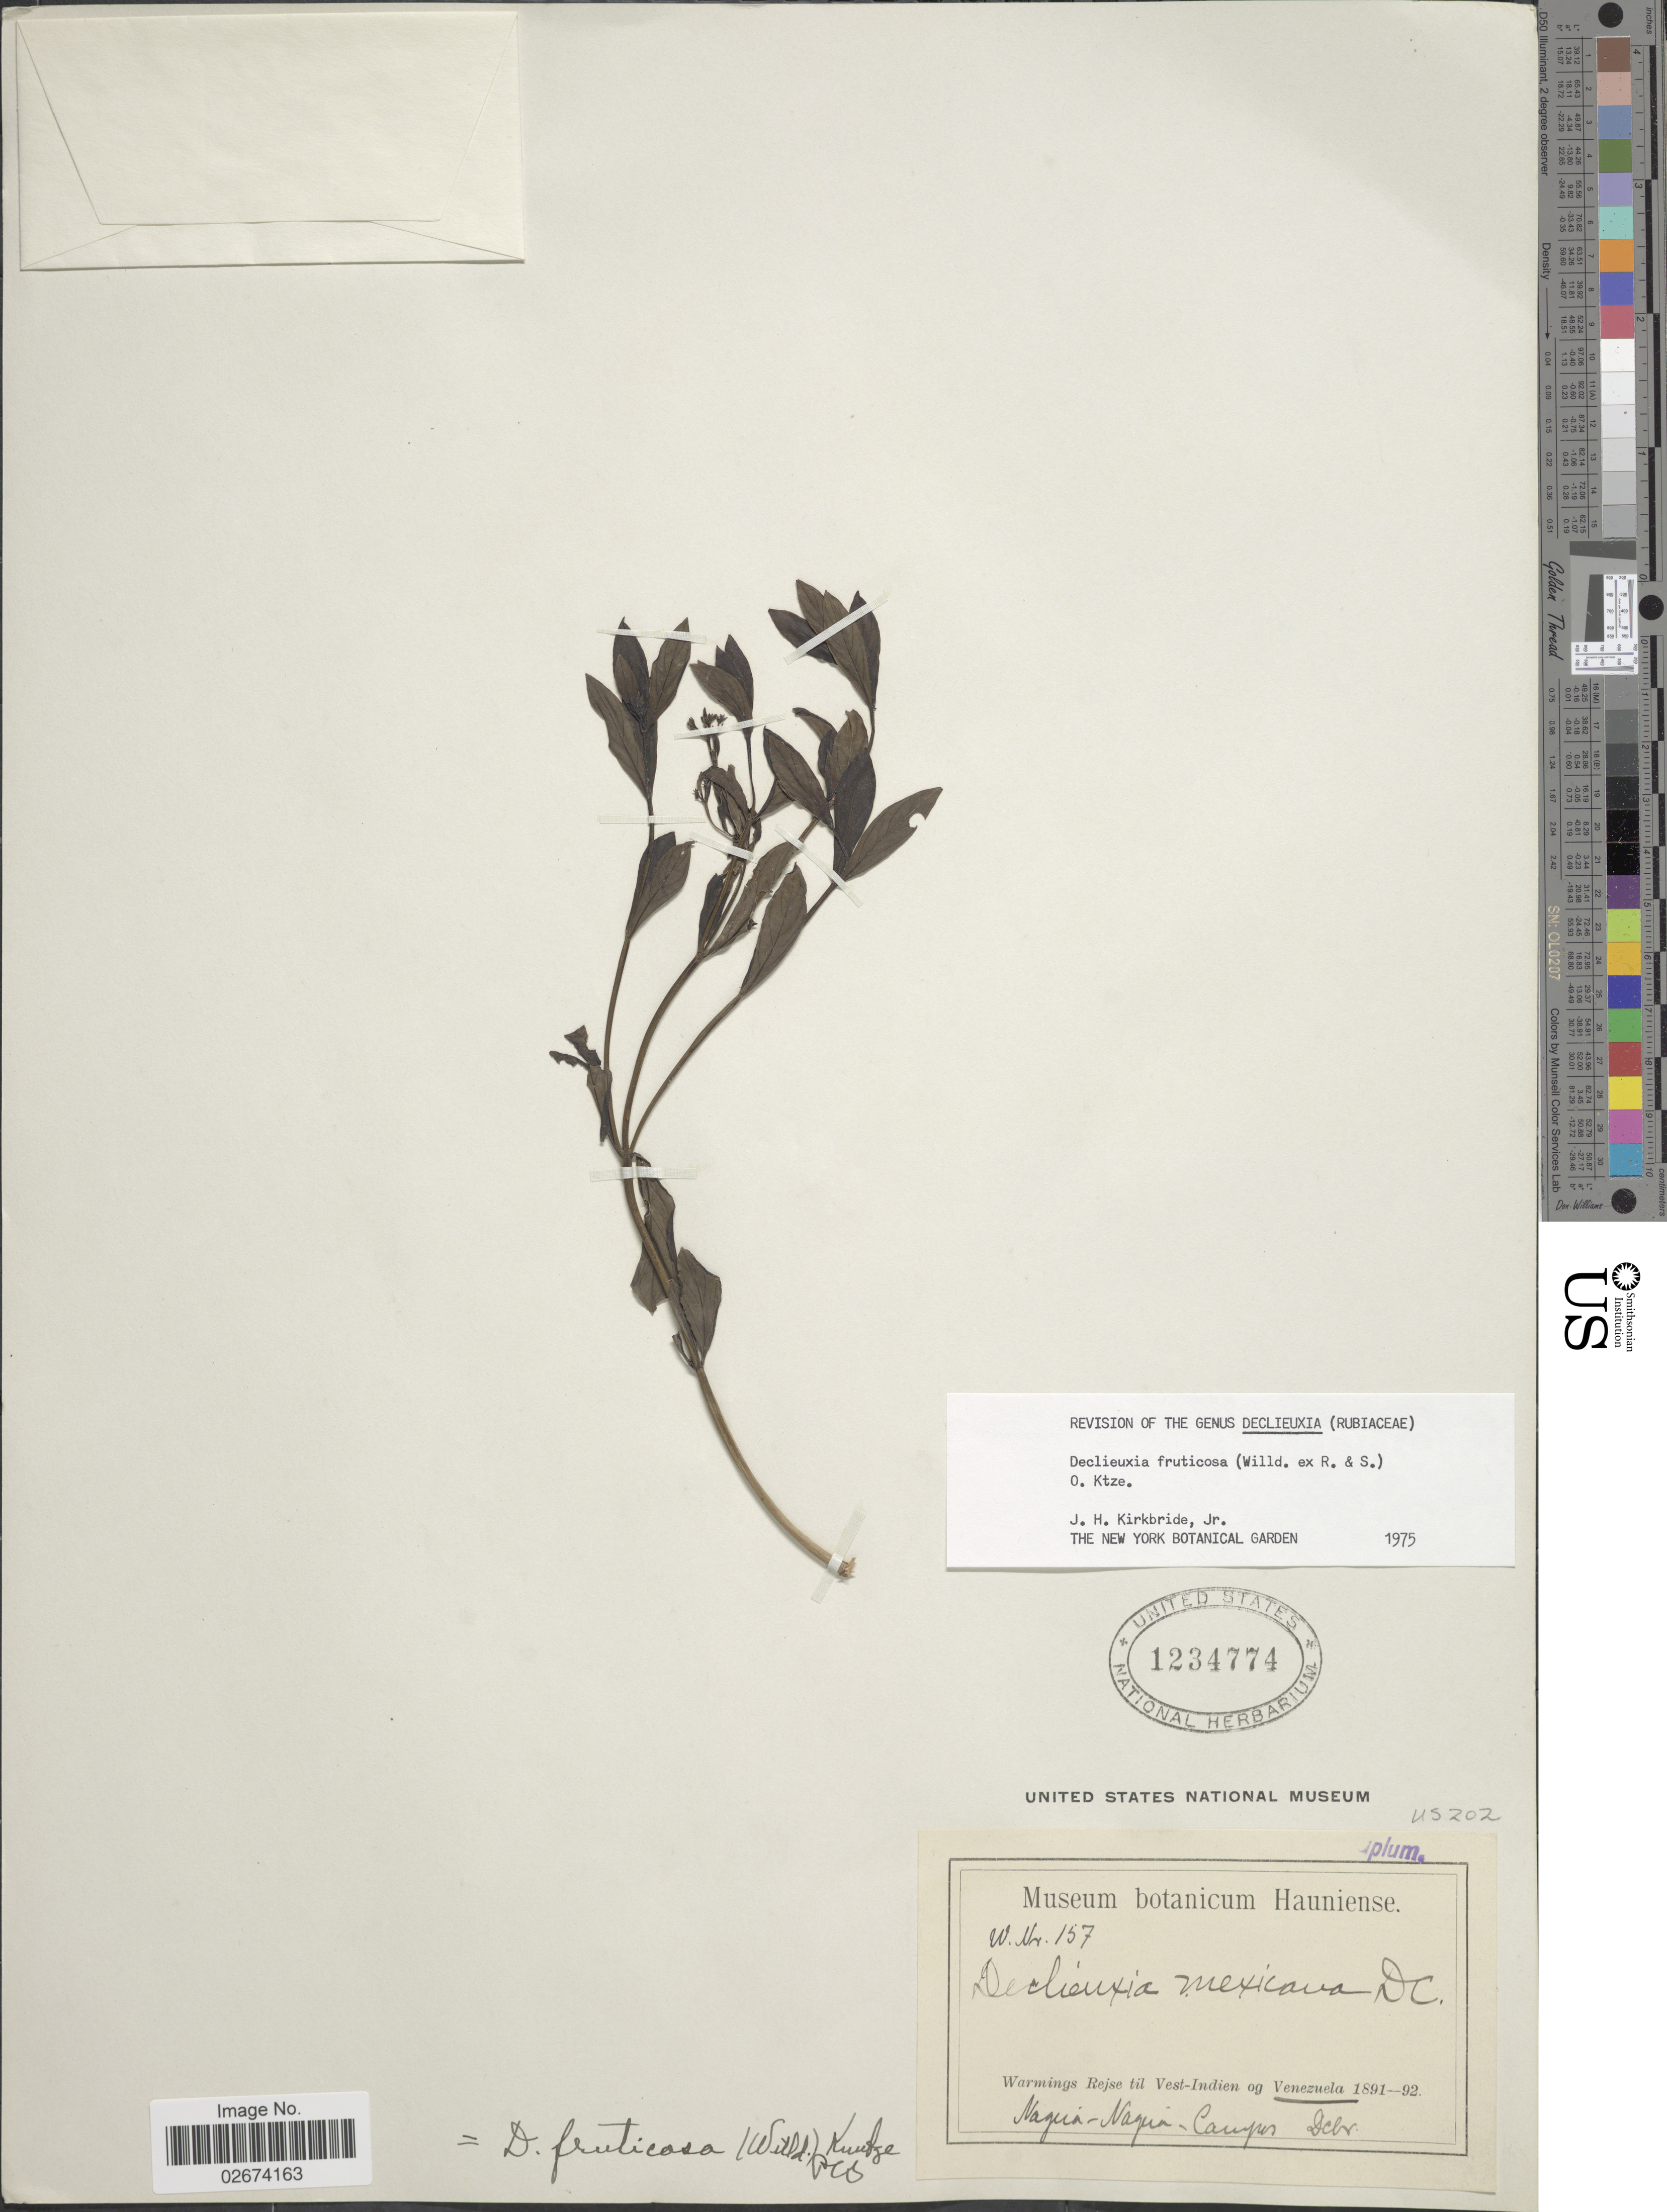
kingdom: Plantae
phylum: Tracheophyta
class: Magnoliopsida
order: Gentianales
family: Rubiaceae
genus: Declieuxia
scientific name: Declieuxia fruticosa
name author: (Willd. ex Roem. & Schult.) Kuntze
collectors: -. Warmings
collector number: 157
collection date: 1891-12/1892-12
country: Venezuela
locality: Nagua-Nagua-Campos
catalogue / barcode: US 1234774